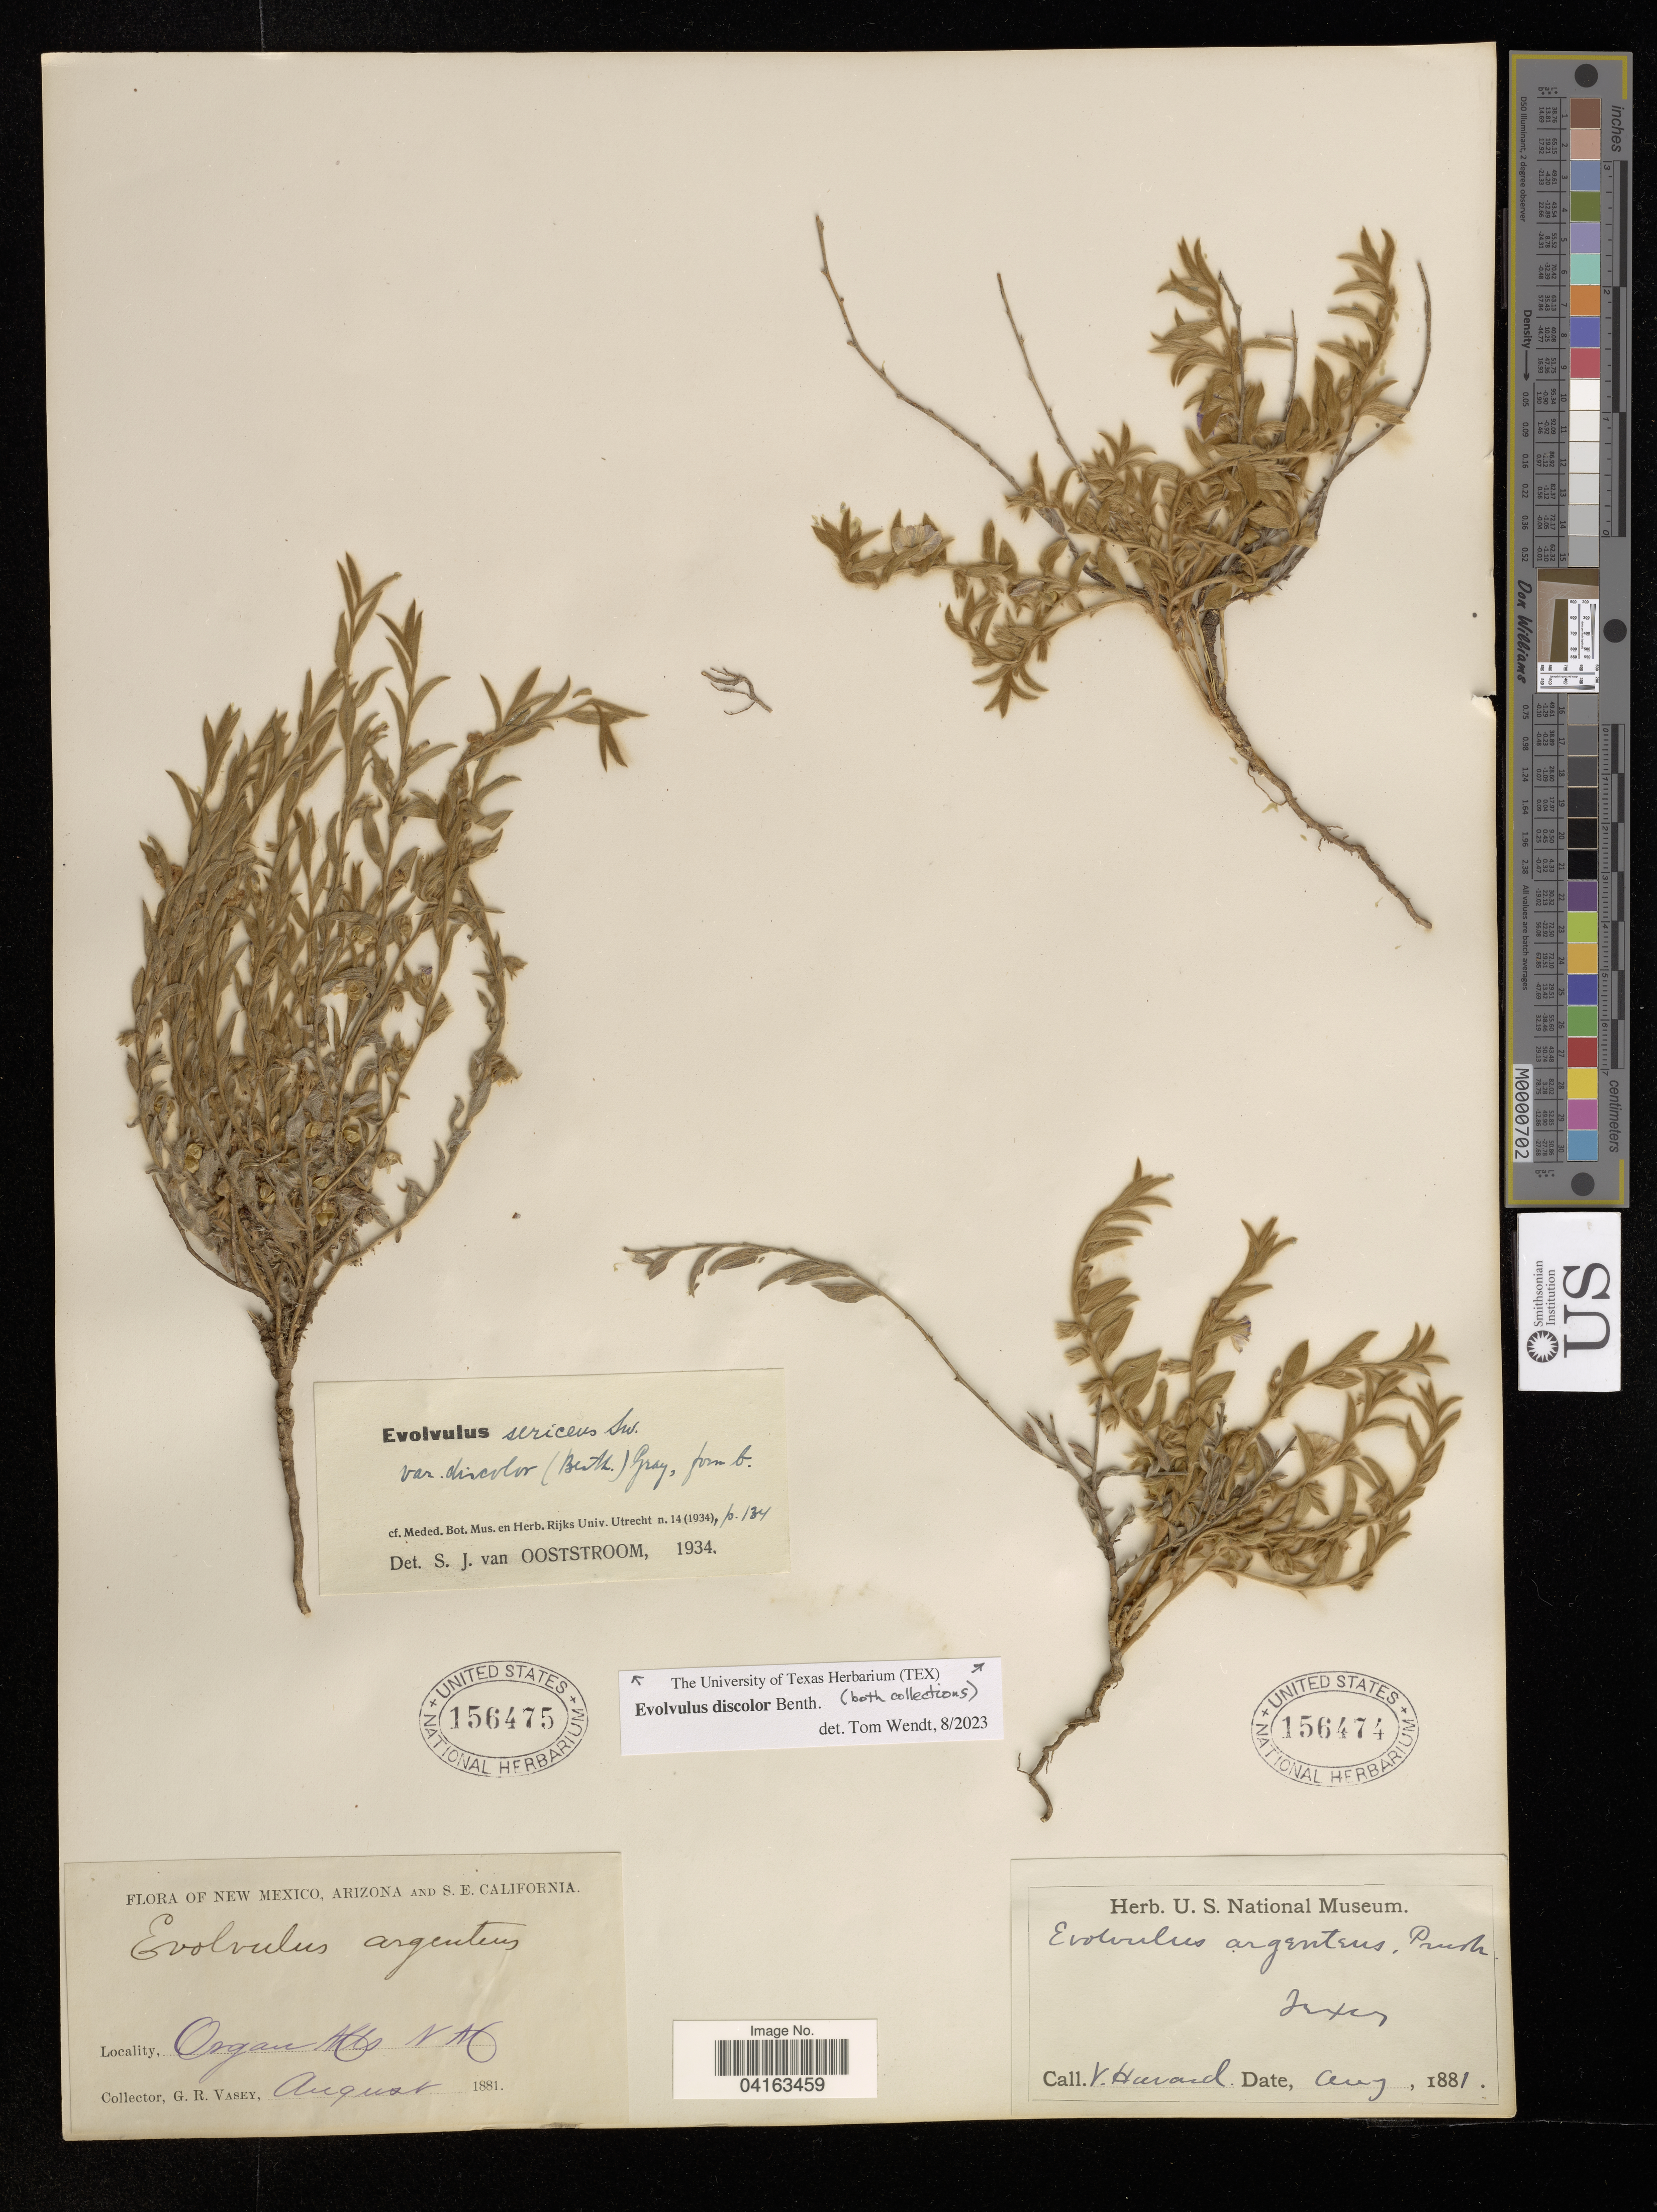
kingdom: Plantae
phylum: Tracheophyta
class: Magnoliopsida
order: Solanales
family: Convolvulaceae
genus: Evolvulus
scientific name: Evolvulus discolor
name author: Benth.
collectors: G. R. Vasey & V. Hurard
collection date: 1881-08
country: United States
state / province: New Mexico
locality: Arizona and S. E. California. Organ Mts.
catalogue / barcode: US 156475